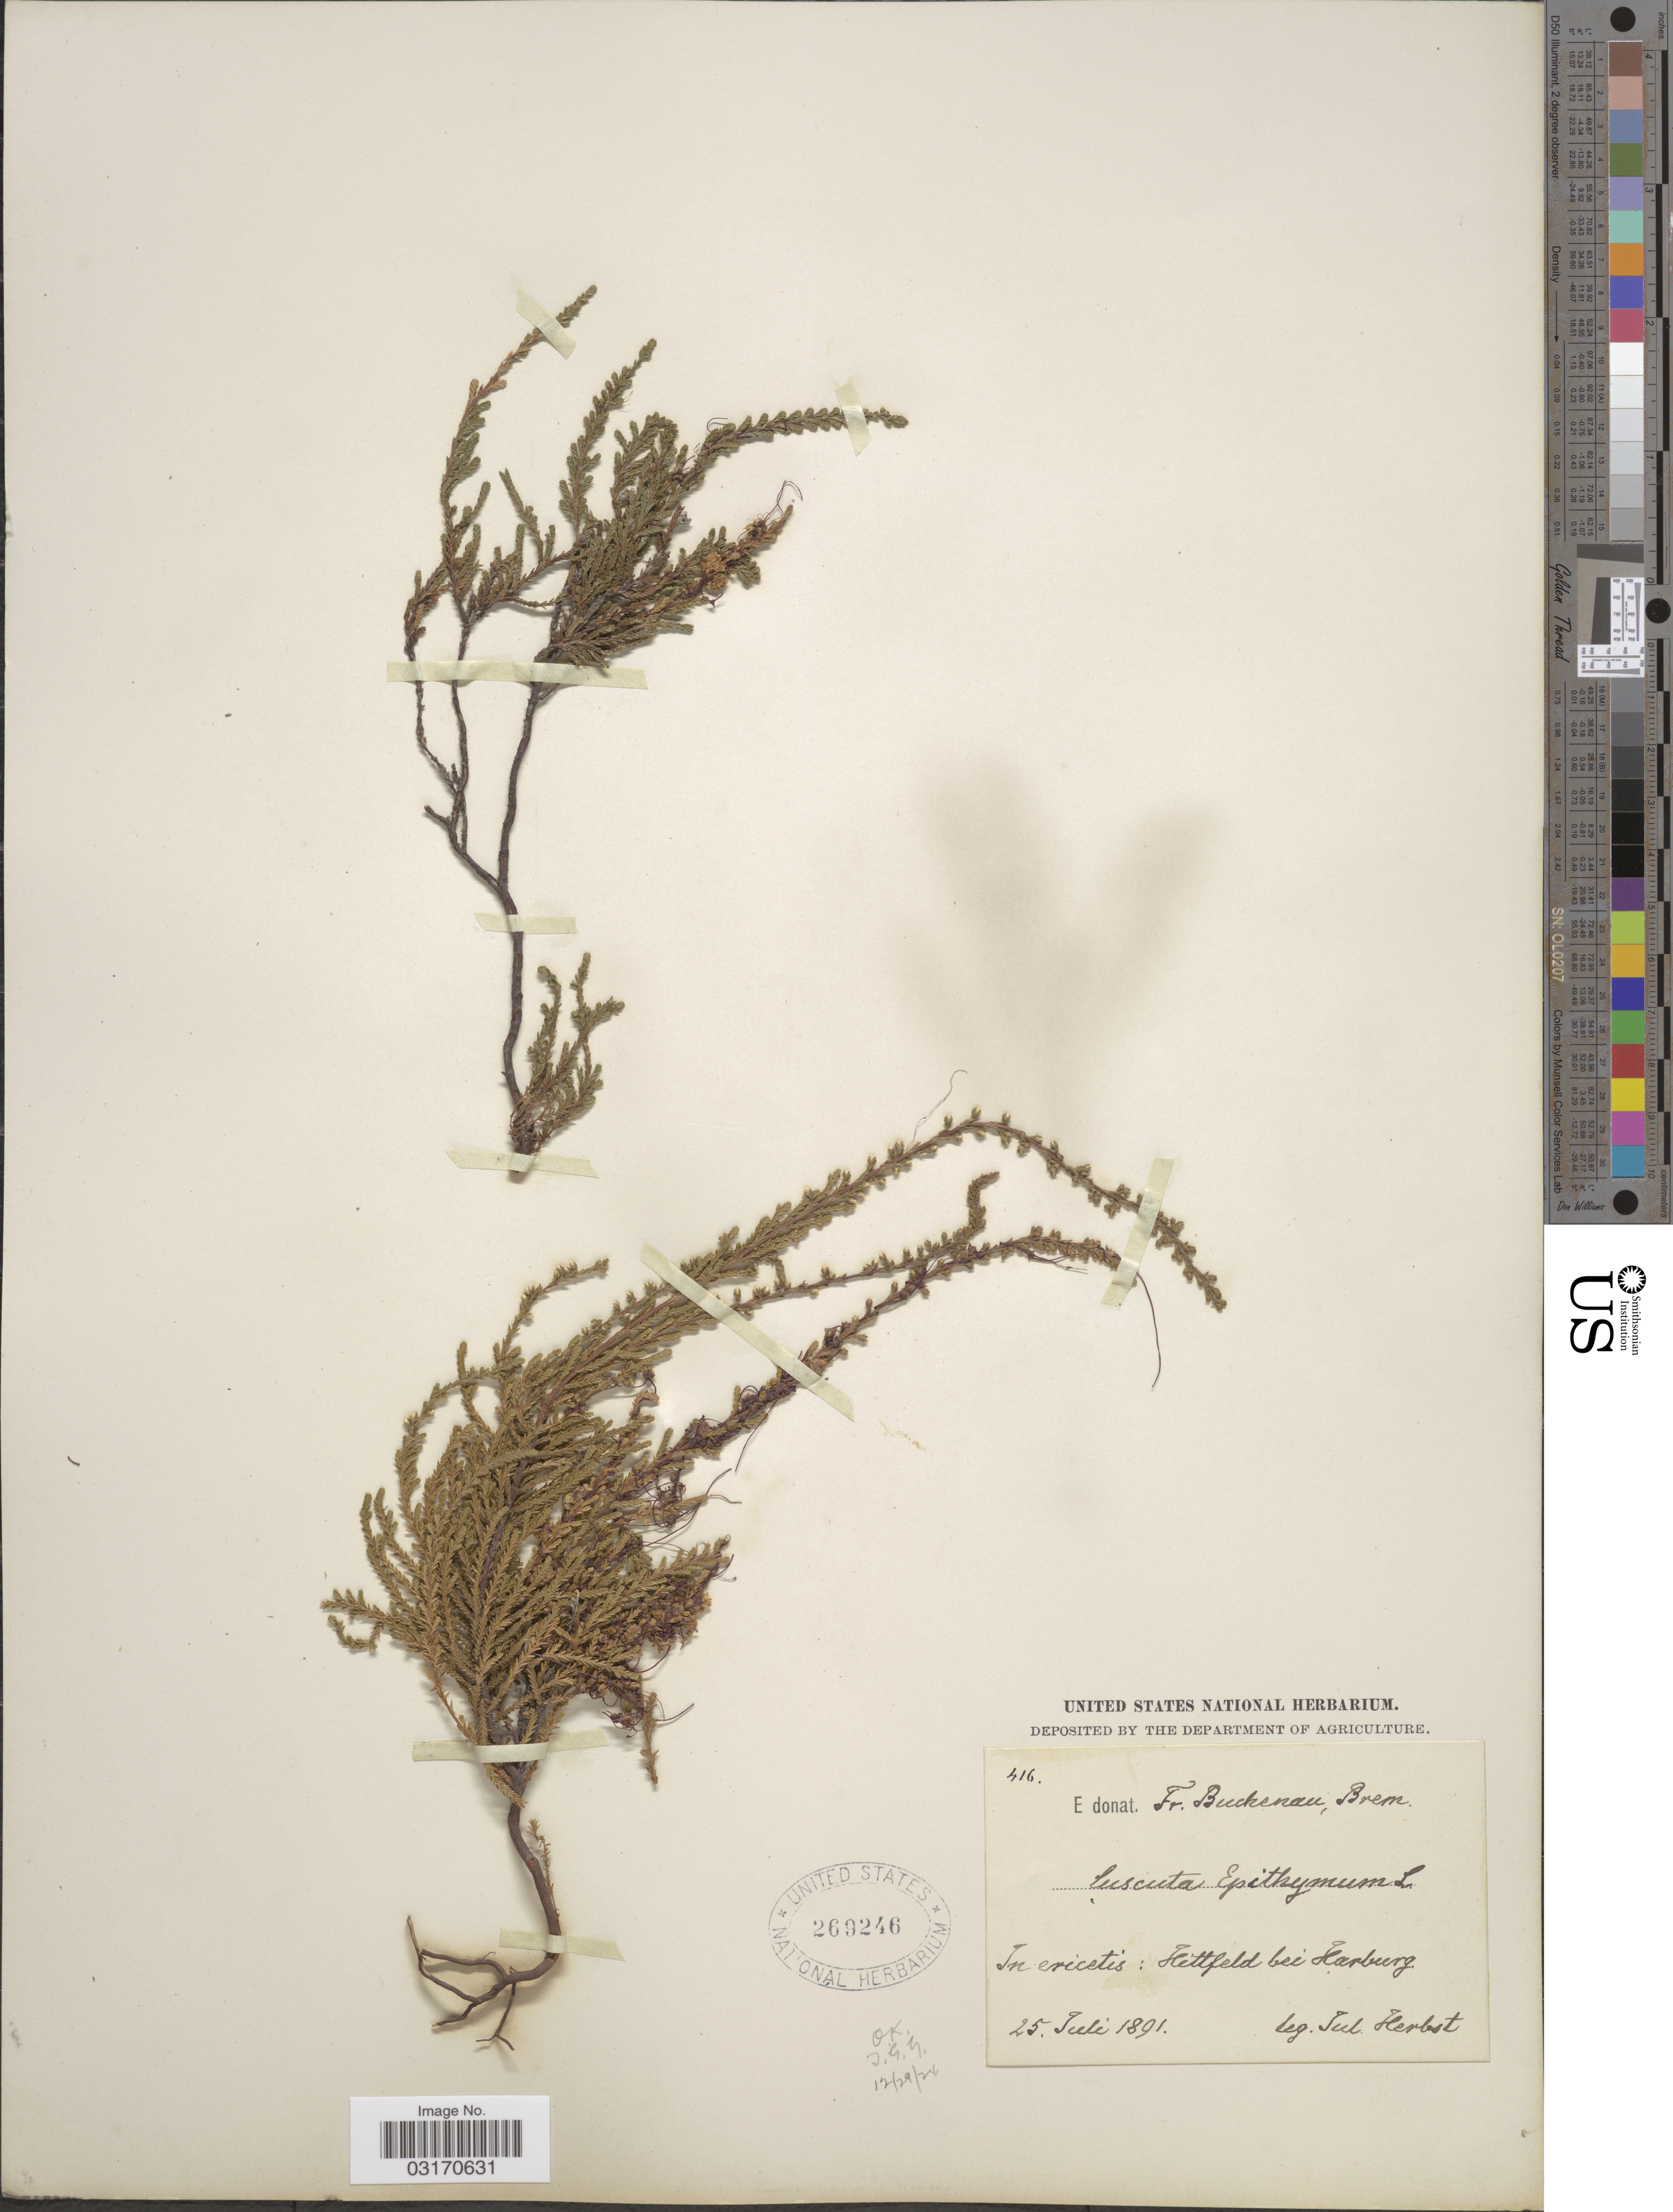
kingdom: Plantae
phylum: Tracheophyta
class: Magnoliopsida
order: Solanales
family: Convolvulaceae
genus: Cuscuta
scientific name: Cuscuta epithymum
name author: Murray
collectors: J. Herbst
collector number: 416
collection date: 1891-07-25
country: Germany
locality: In ericetis: Hittfeld bei Harburg. Fr. Buckenau, Brem. [unsure placement]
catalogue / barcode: US 269246